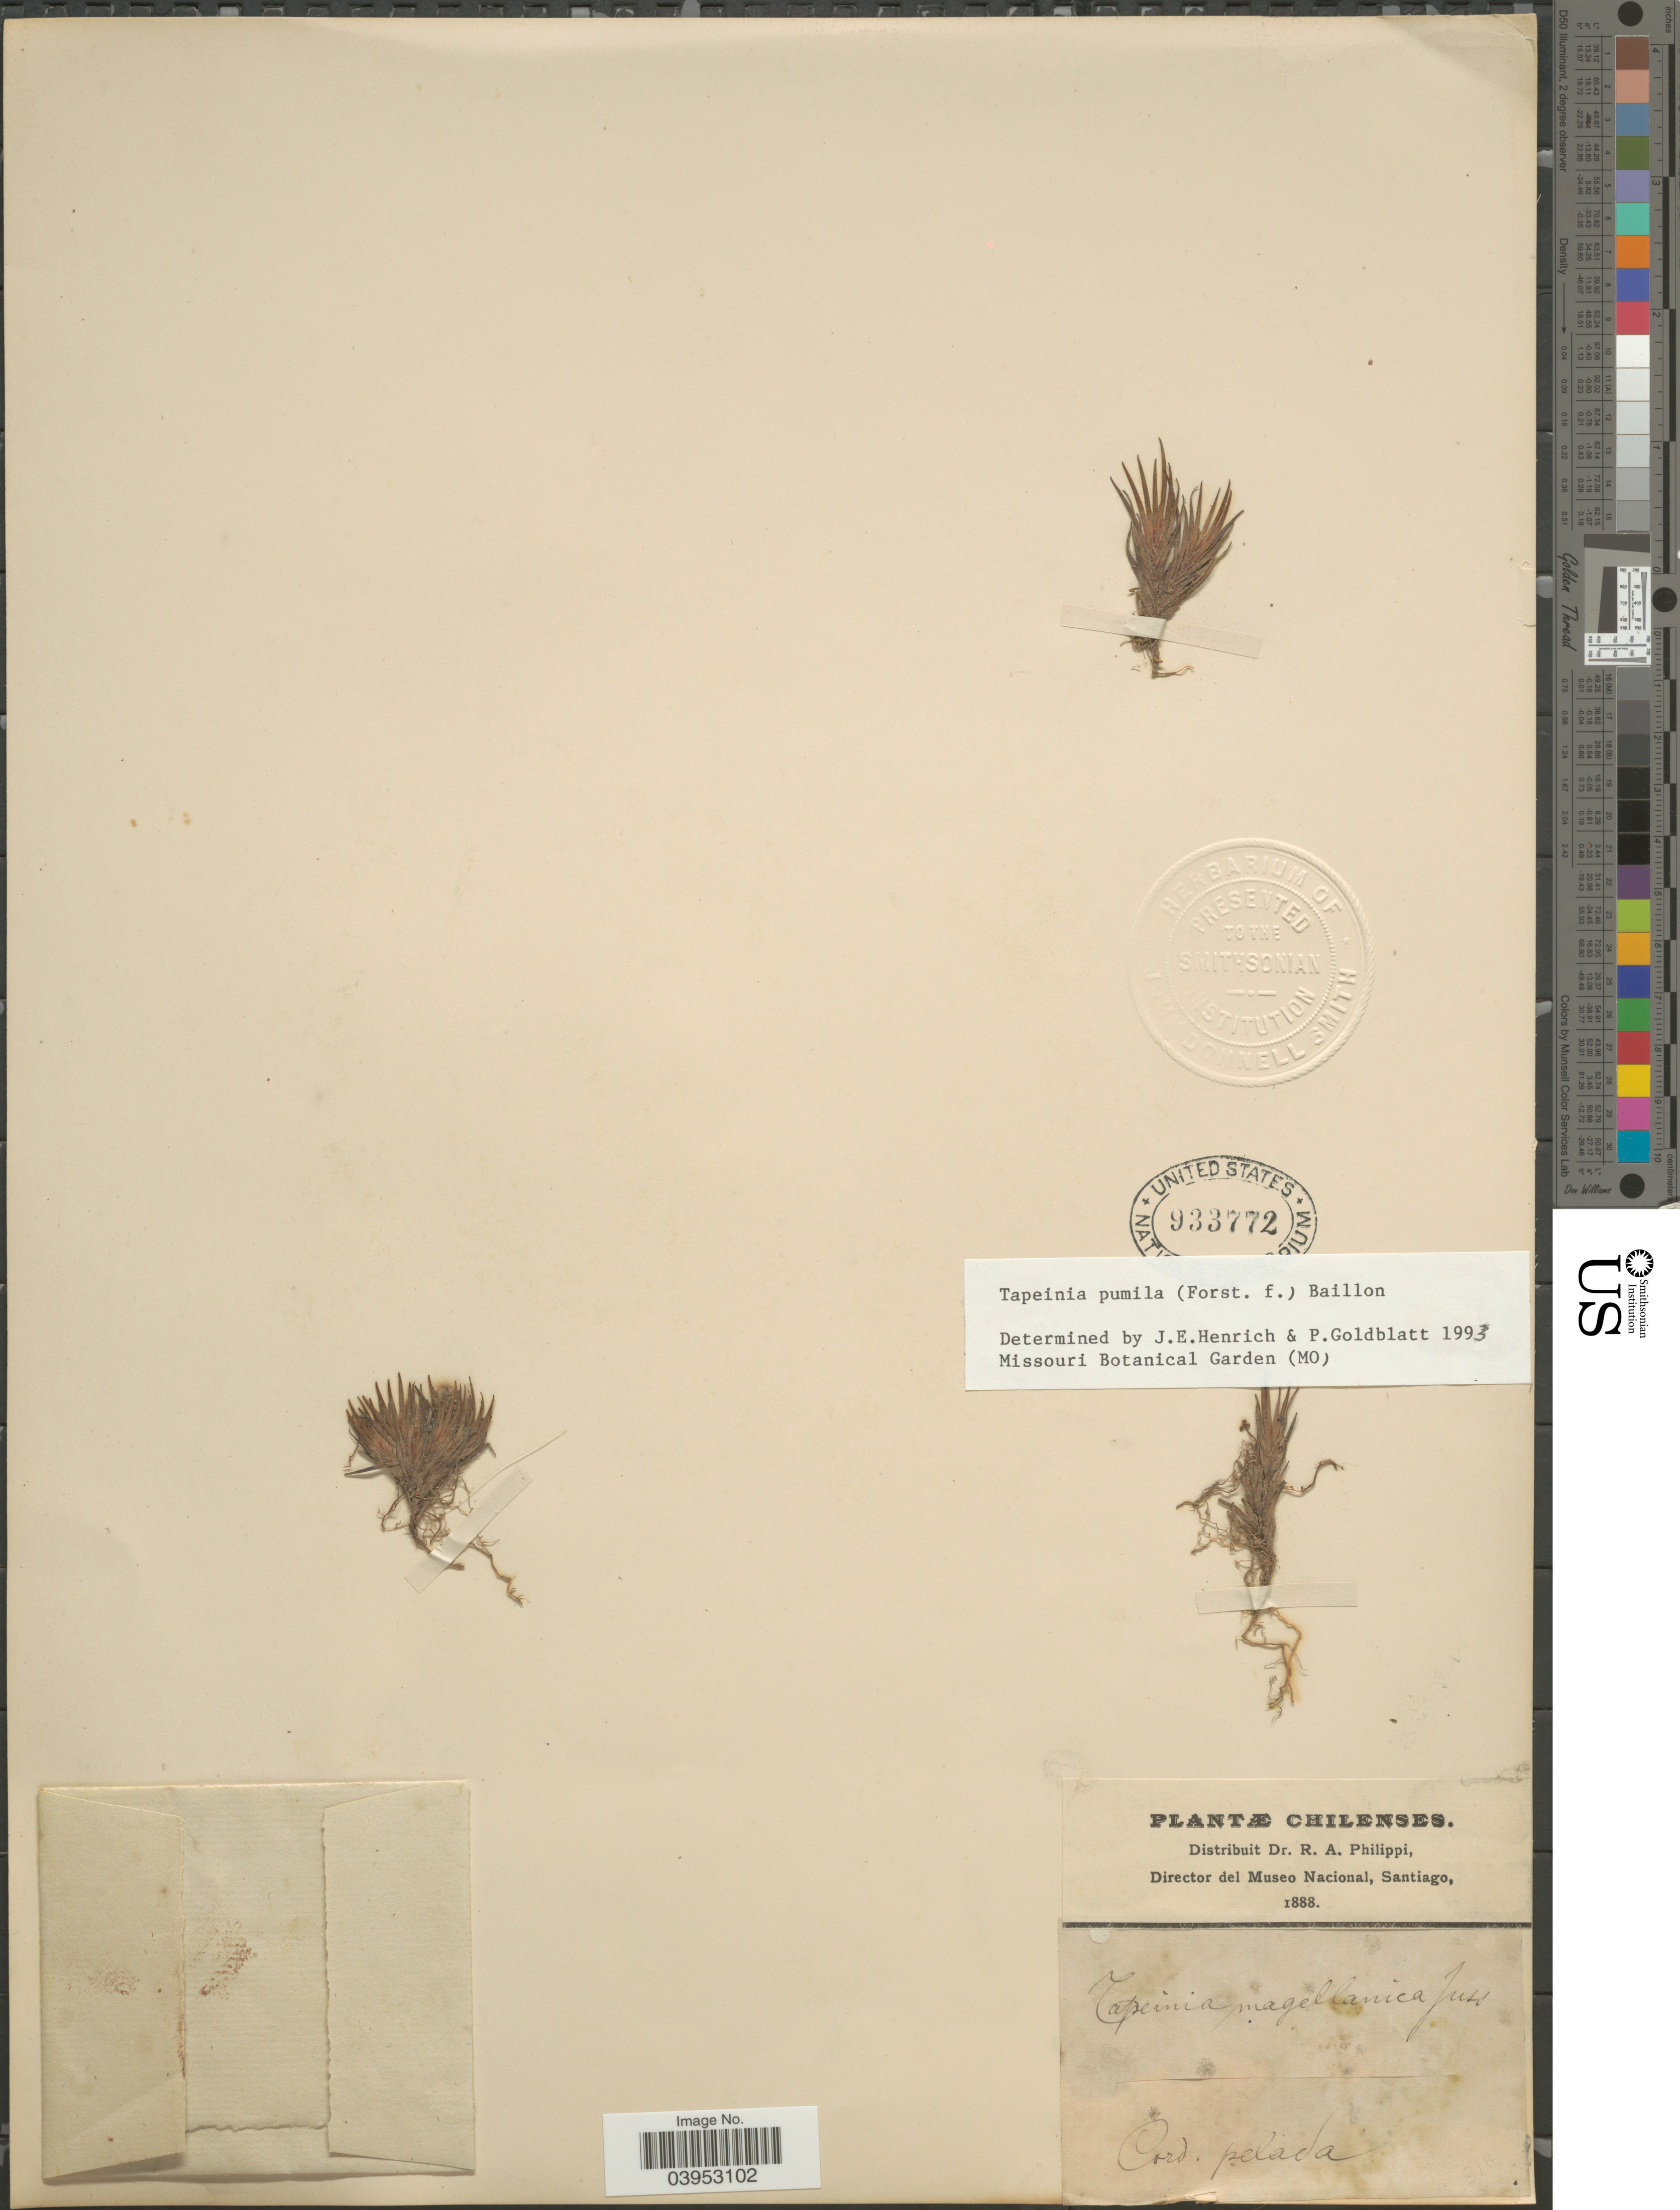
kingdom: Plantae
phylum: Tracheophyta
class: Liliopsida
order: Asparagales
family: Iridaceae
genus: Tapeinia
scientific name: Tapeinia pumila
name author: (G. Forst.) Baill.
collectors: ex. herb. R.A. Philippi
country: Chile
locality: Cord. pelada.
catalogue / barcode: US 933772